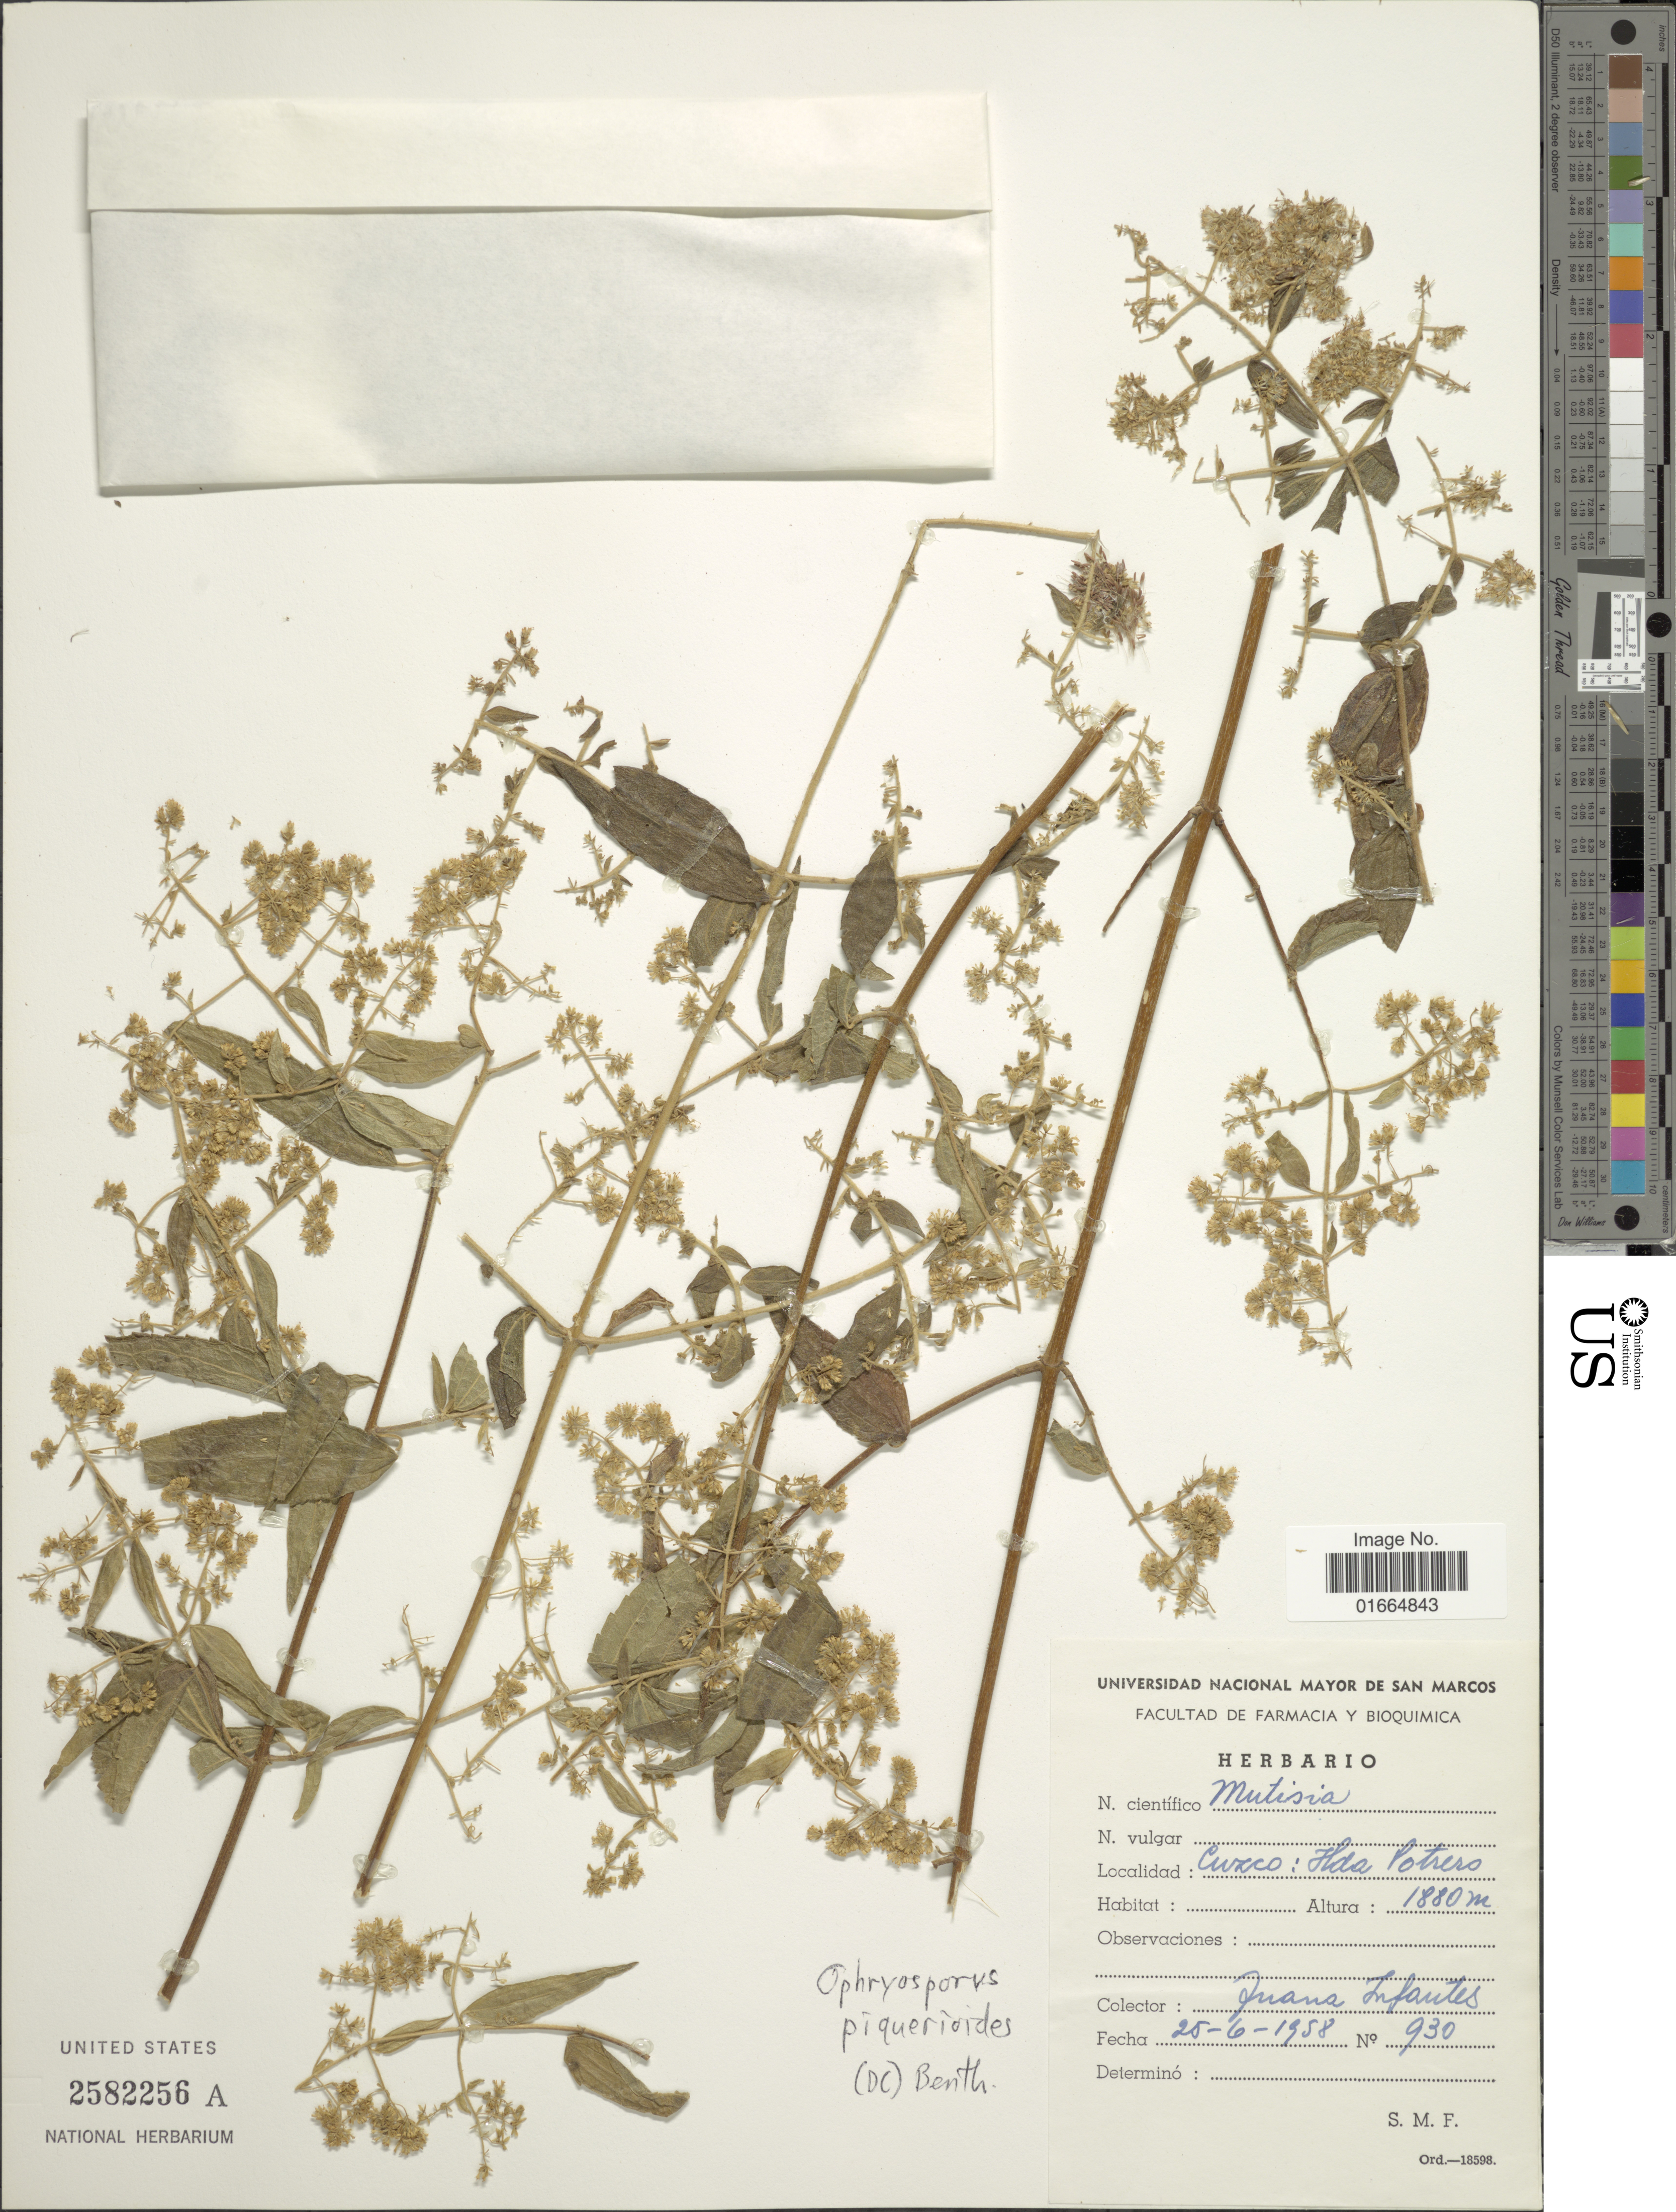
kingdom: Plantae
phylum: Tracheophyta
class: Magnoliopsida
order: Asterales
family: Asteraceae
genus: Ophryosporus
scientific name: Ophryosporus piquerioides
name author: (DC.) Benth. ex Baker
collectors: J. Infantes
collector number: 930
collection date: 1958-06-25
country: Peru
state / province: Cusco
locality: Cuzco: Hda Potrero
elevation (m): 1880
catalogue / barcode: US 2582256A